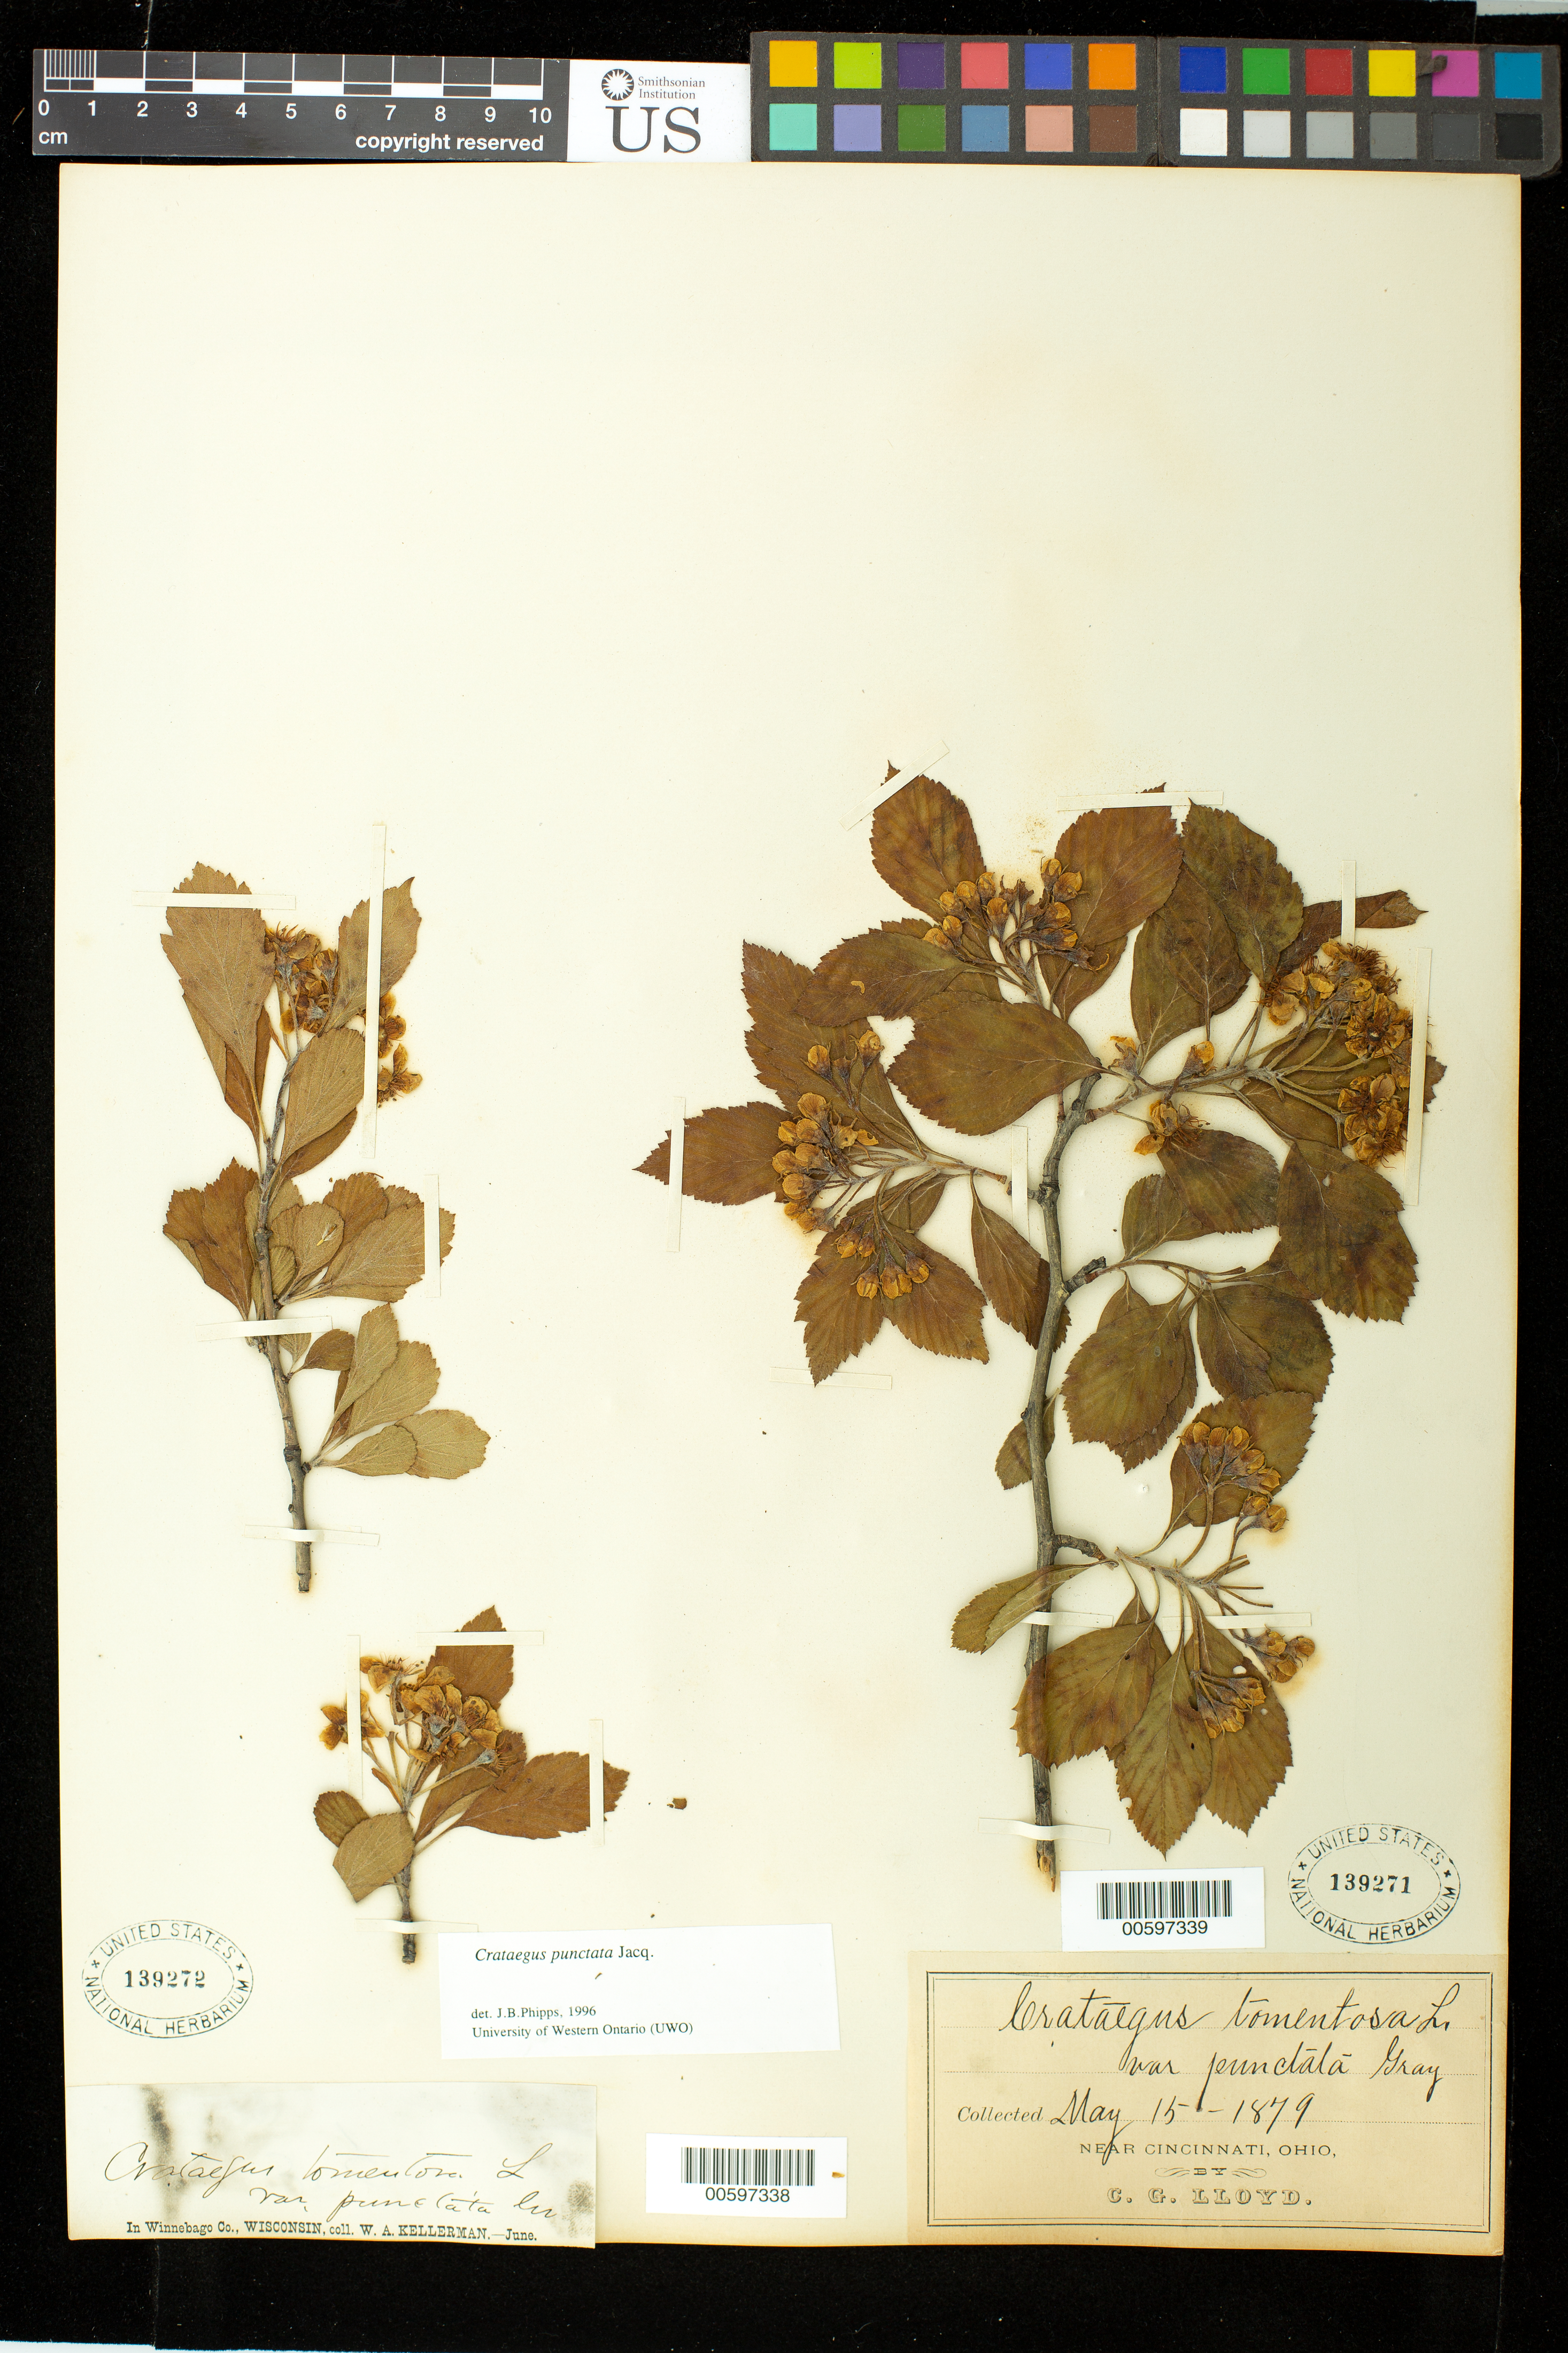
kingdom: Plantae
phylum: Tracheophyta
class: Magnoliopsida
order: Rosales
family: Rosaceae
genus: Crataegus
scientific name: Crataegus punctata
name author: Jacq.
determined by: Phipps, James B., (UWO), University of Western Ontario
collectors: W. A. Kellerman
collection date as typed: Jun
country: United States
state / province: Wisconsin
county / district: Winnebago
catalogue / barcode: US 139272